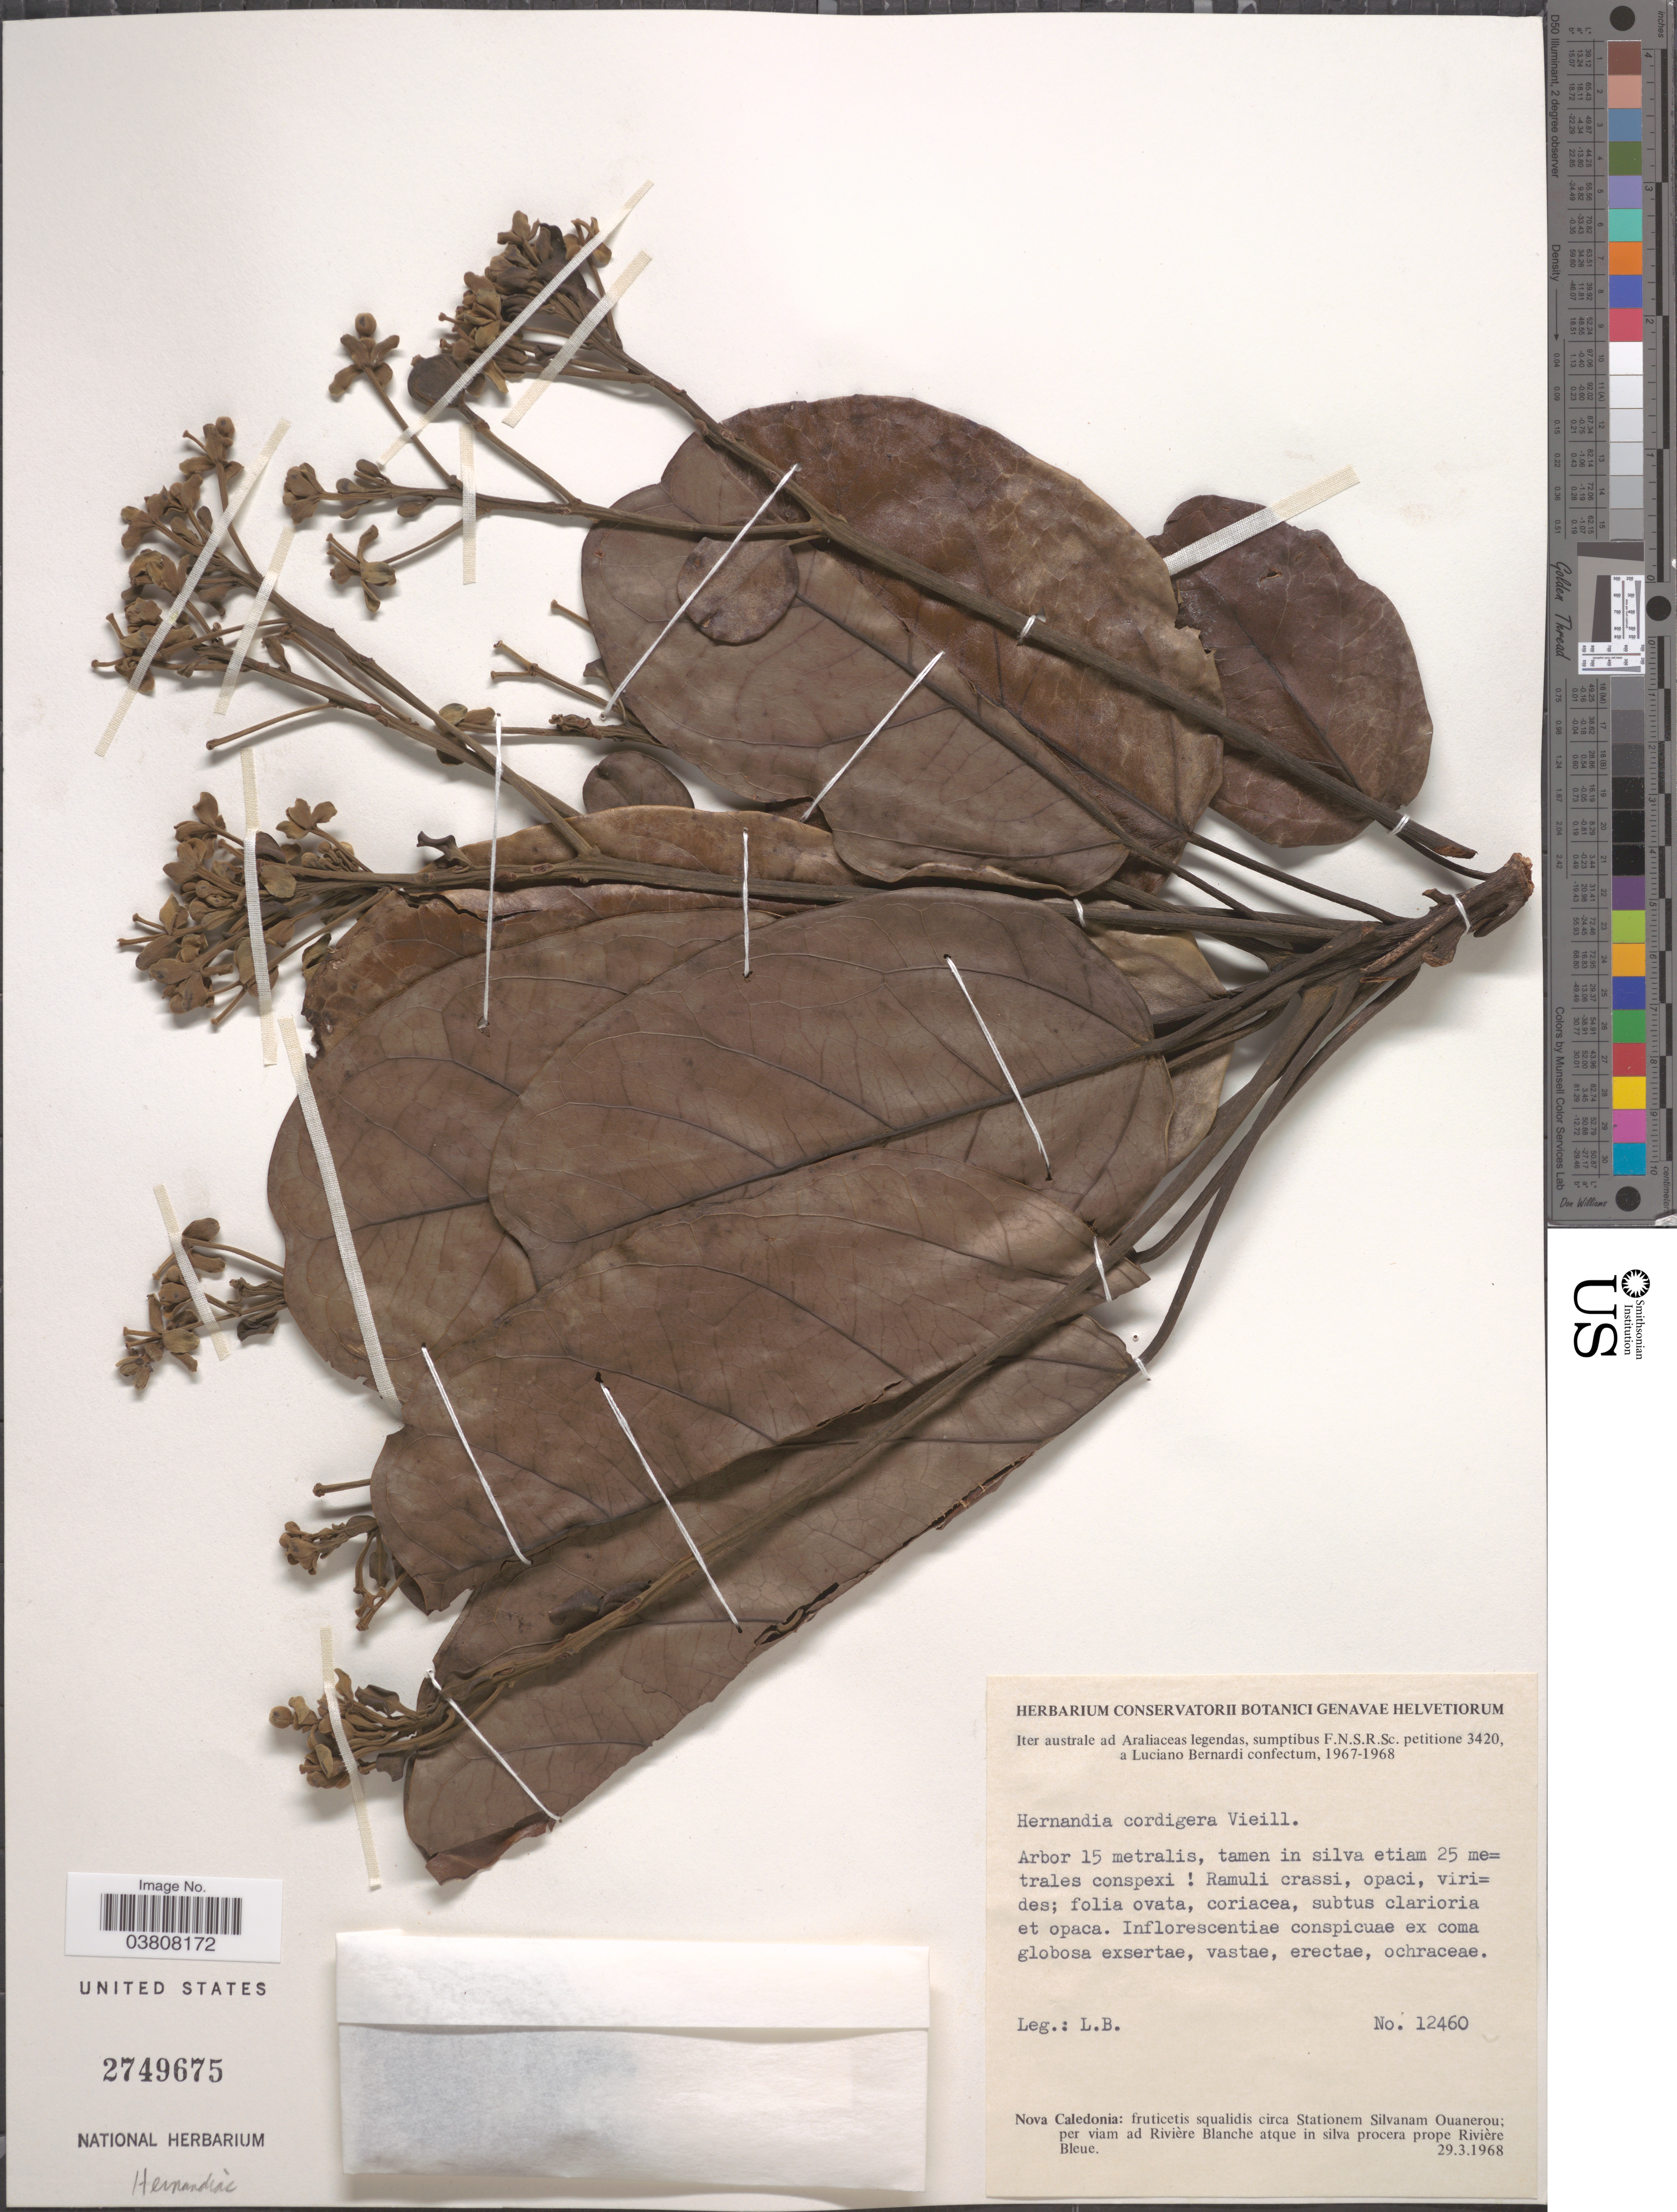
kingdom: Plantae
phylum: Tracheophyta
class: Magnoliopsida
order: Laurales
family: Hernandiaceae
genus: Hernandia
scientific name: Hernandia cordigera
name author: Vieill.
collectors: L. Bernardi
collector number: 12460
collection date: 1968-03-29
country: New Caledonia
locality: Nova Caledonia: fruticetis squalidis circa Stationem Silvanam Ouanerou; per viam ad Rivière Blanche atque in silva procera prope Rivière Bleue.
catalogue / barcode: US 2749675